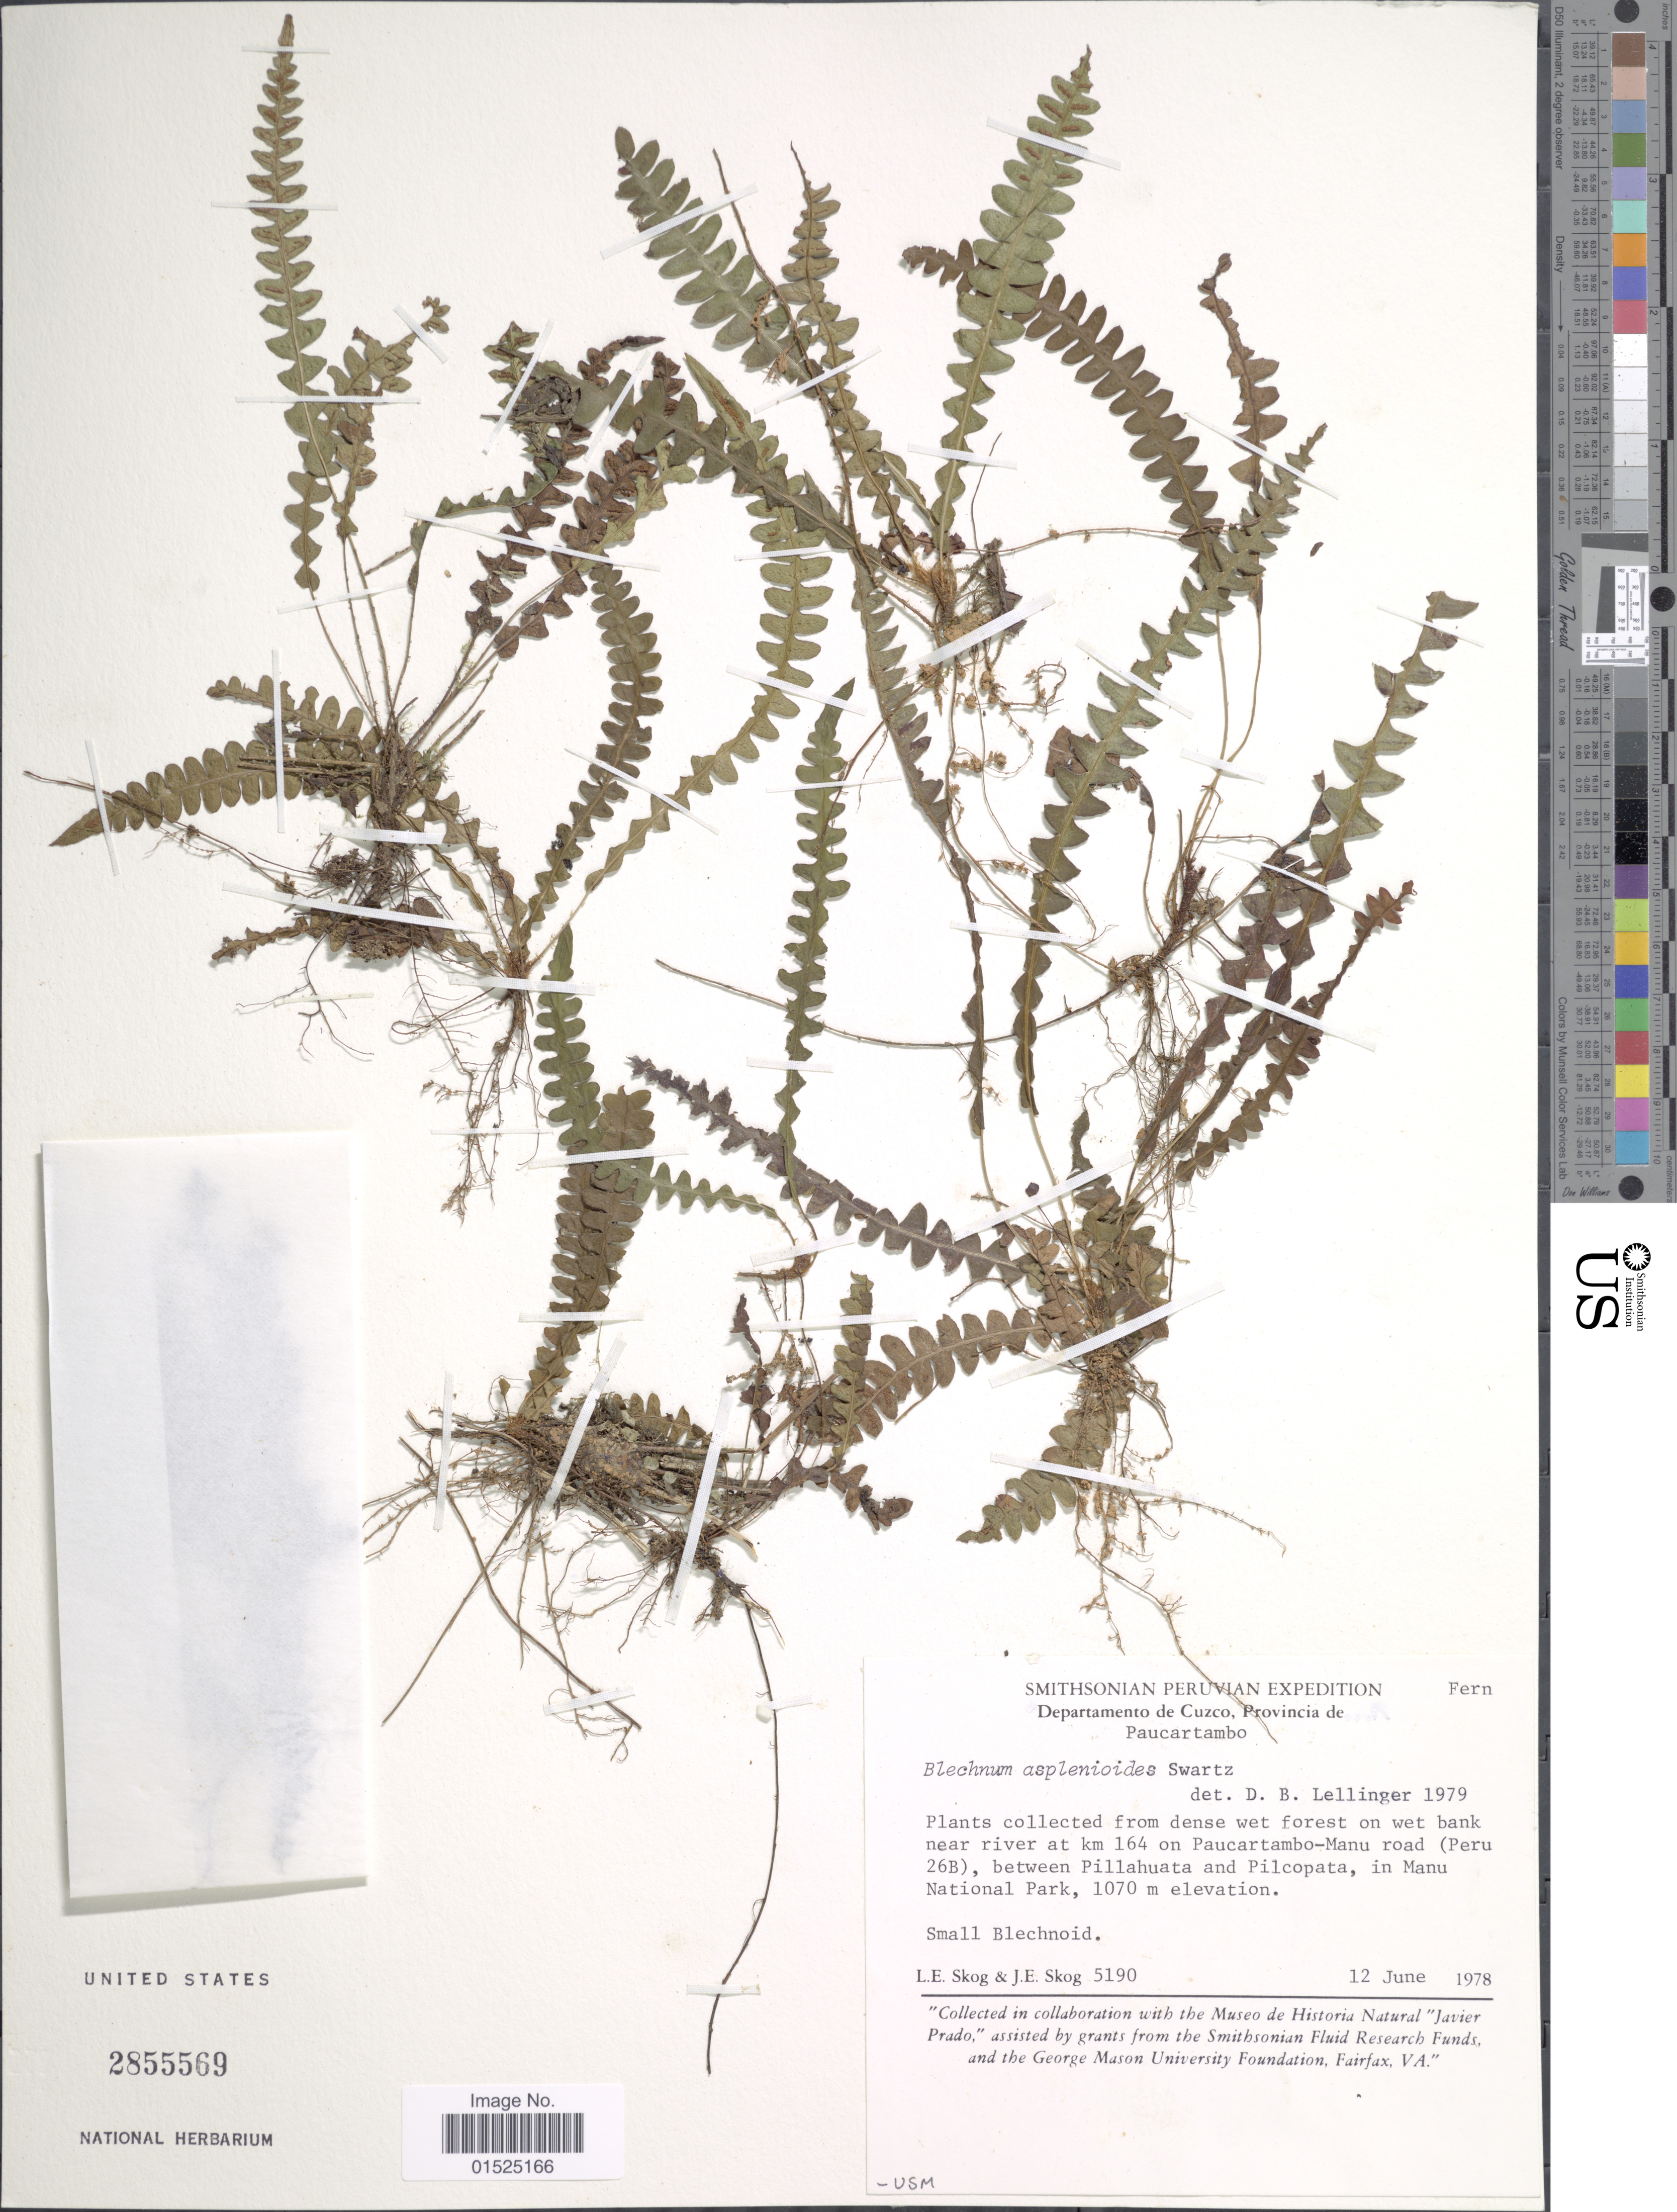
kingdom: Plantae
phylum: Tracheophyta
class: Polypodiopsida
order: Polypodiales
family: Blechnaceae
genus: Blechnum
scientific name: Blechnum asplenioides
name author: Sw.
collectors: L. E. Skog & J. E. Skog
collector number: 5190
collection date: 1978-06-12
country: Peru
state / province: Cusco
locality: Departamento de Cuzco, provincia de Paucartambo, near river at km 164 on Paucartambo- Manu road (Peru 26B), between Pillahuata and Pilcopata, in Manu National Park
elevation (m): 1070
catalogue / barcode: US 2855569